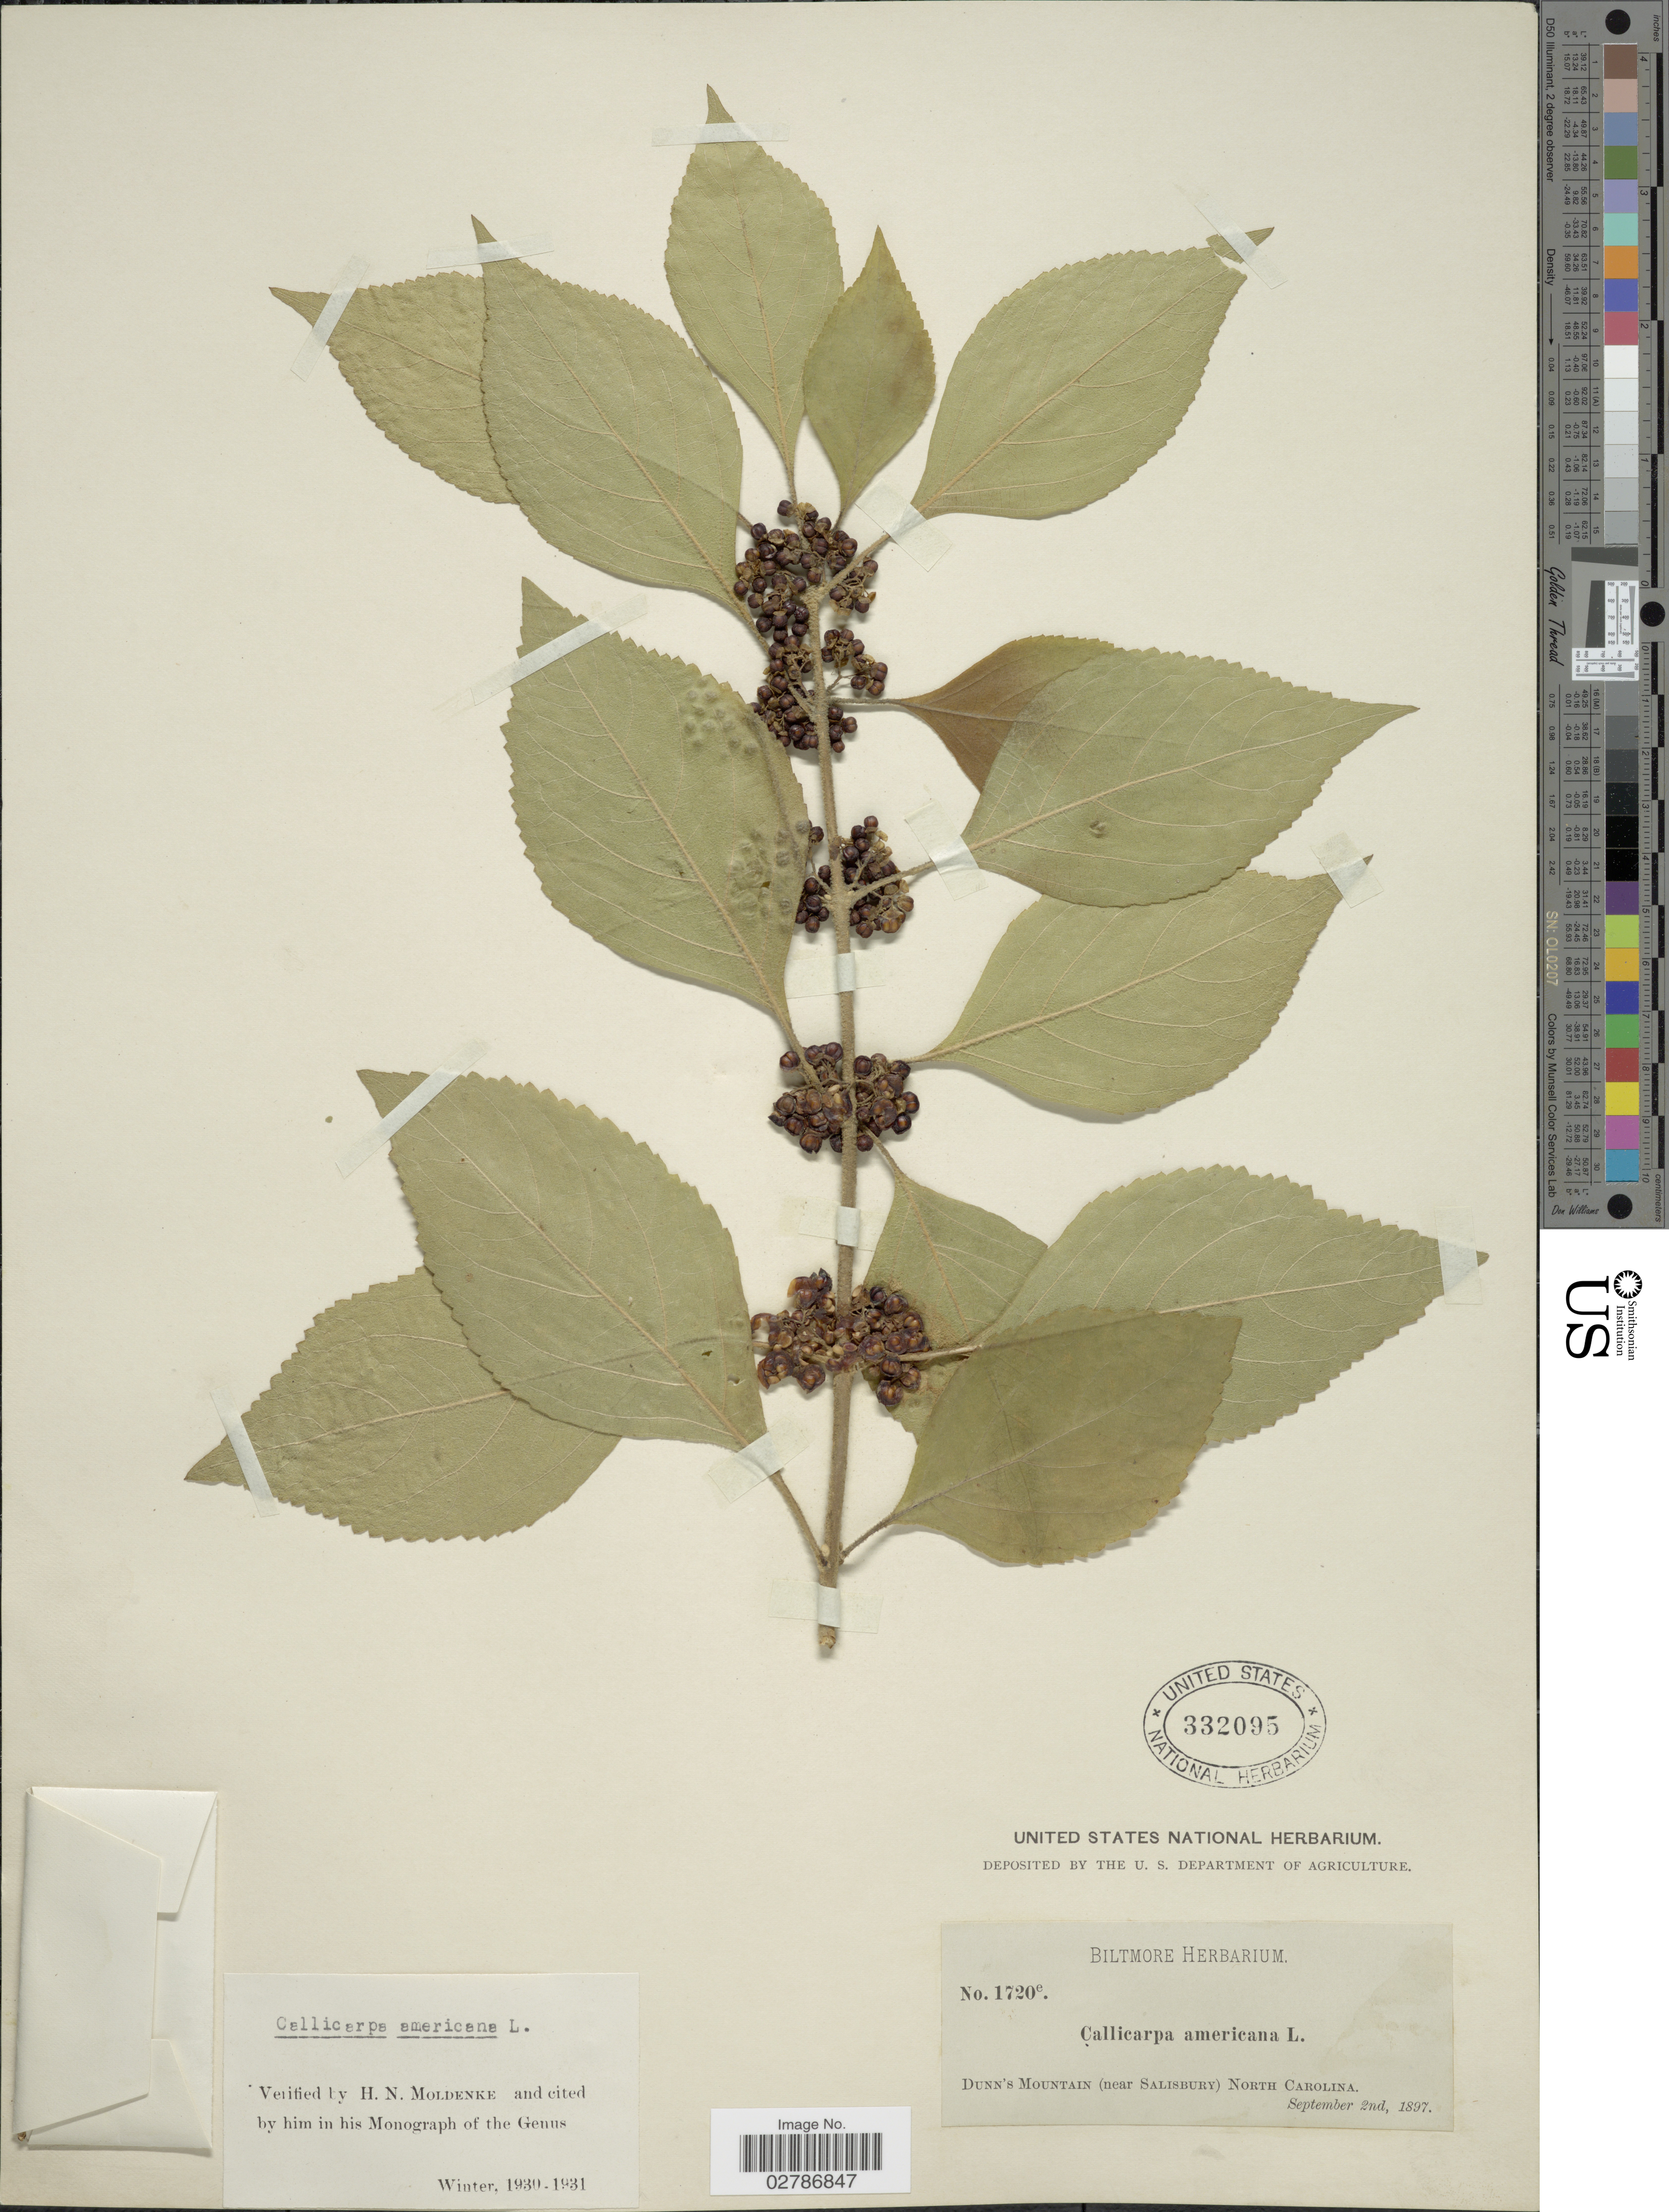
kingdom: Plantae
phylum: Tracheophyta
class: Magnoliopsida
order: Lamiales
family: Lamiaceae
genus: Callicarpa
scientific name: Callicarpa americana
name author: L.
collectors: ex herb. Biltmore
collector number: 1720e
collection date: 1897-09-02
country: United States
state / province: North Carolina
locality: Dunn's Mountain (near Salisbury).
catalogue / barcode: US 332095